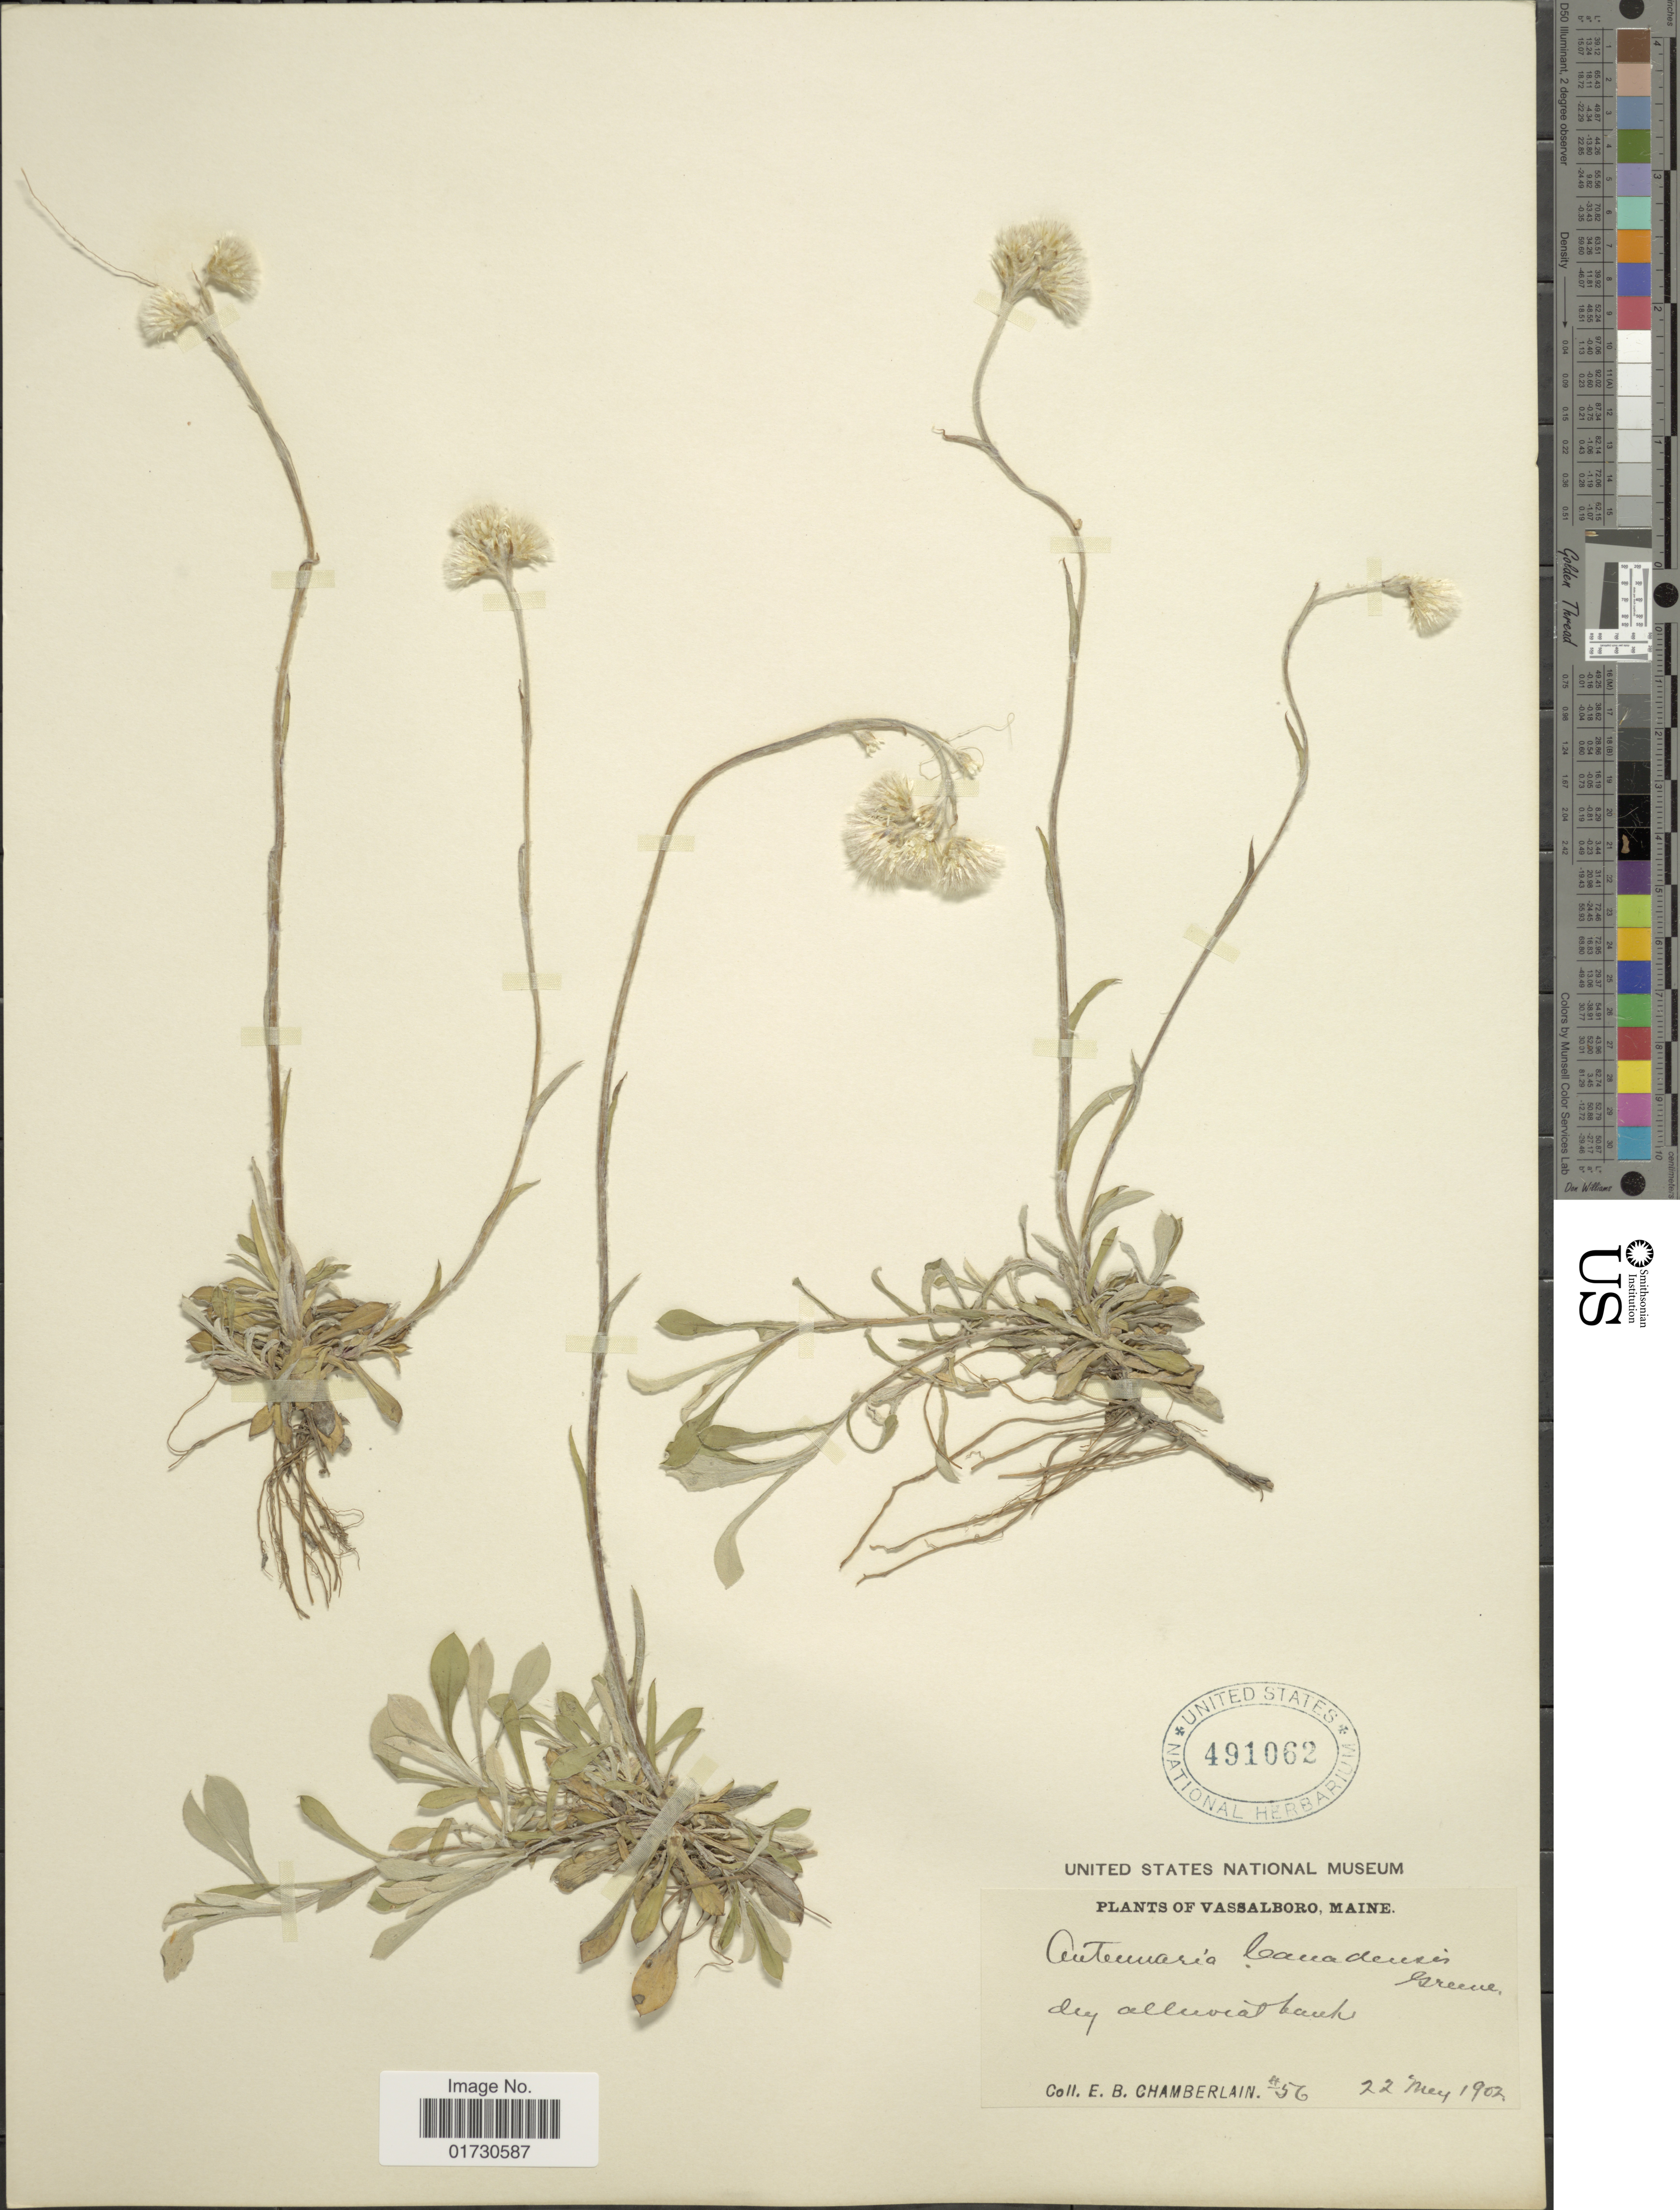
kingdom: Plantae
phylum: Tracheophyta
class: Magnoliopsida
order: Asterales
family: Asteraceae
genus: Antennaria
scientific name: Antennaria canadensis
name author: Greene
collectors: E. Chamberlain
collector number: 56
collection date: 1902-05-22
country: United States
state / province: Maine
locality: Vassalboro, Maine, Dry alluvial bank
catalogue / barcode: US 491062